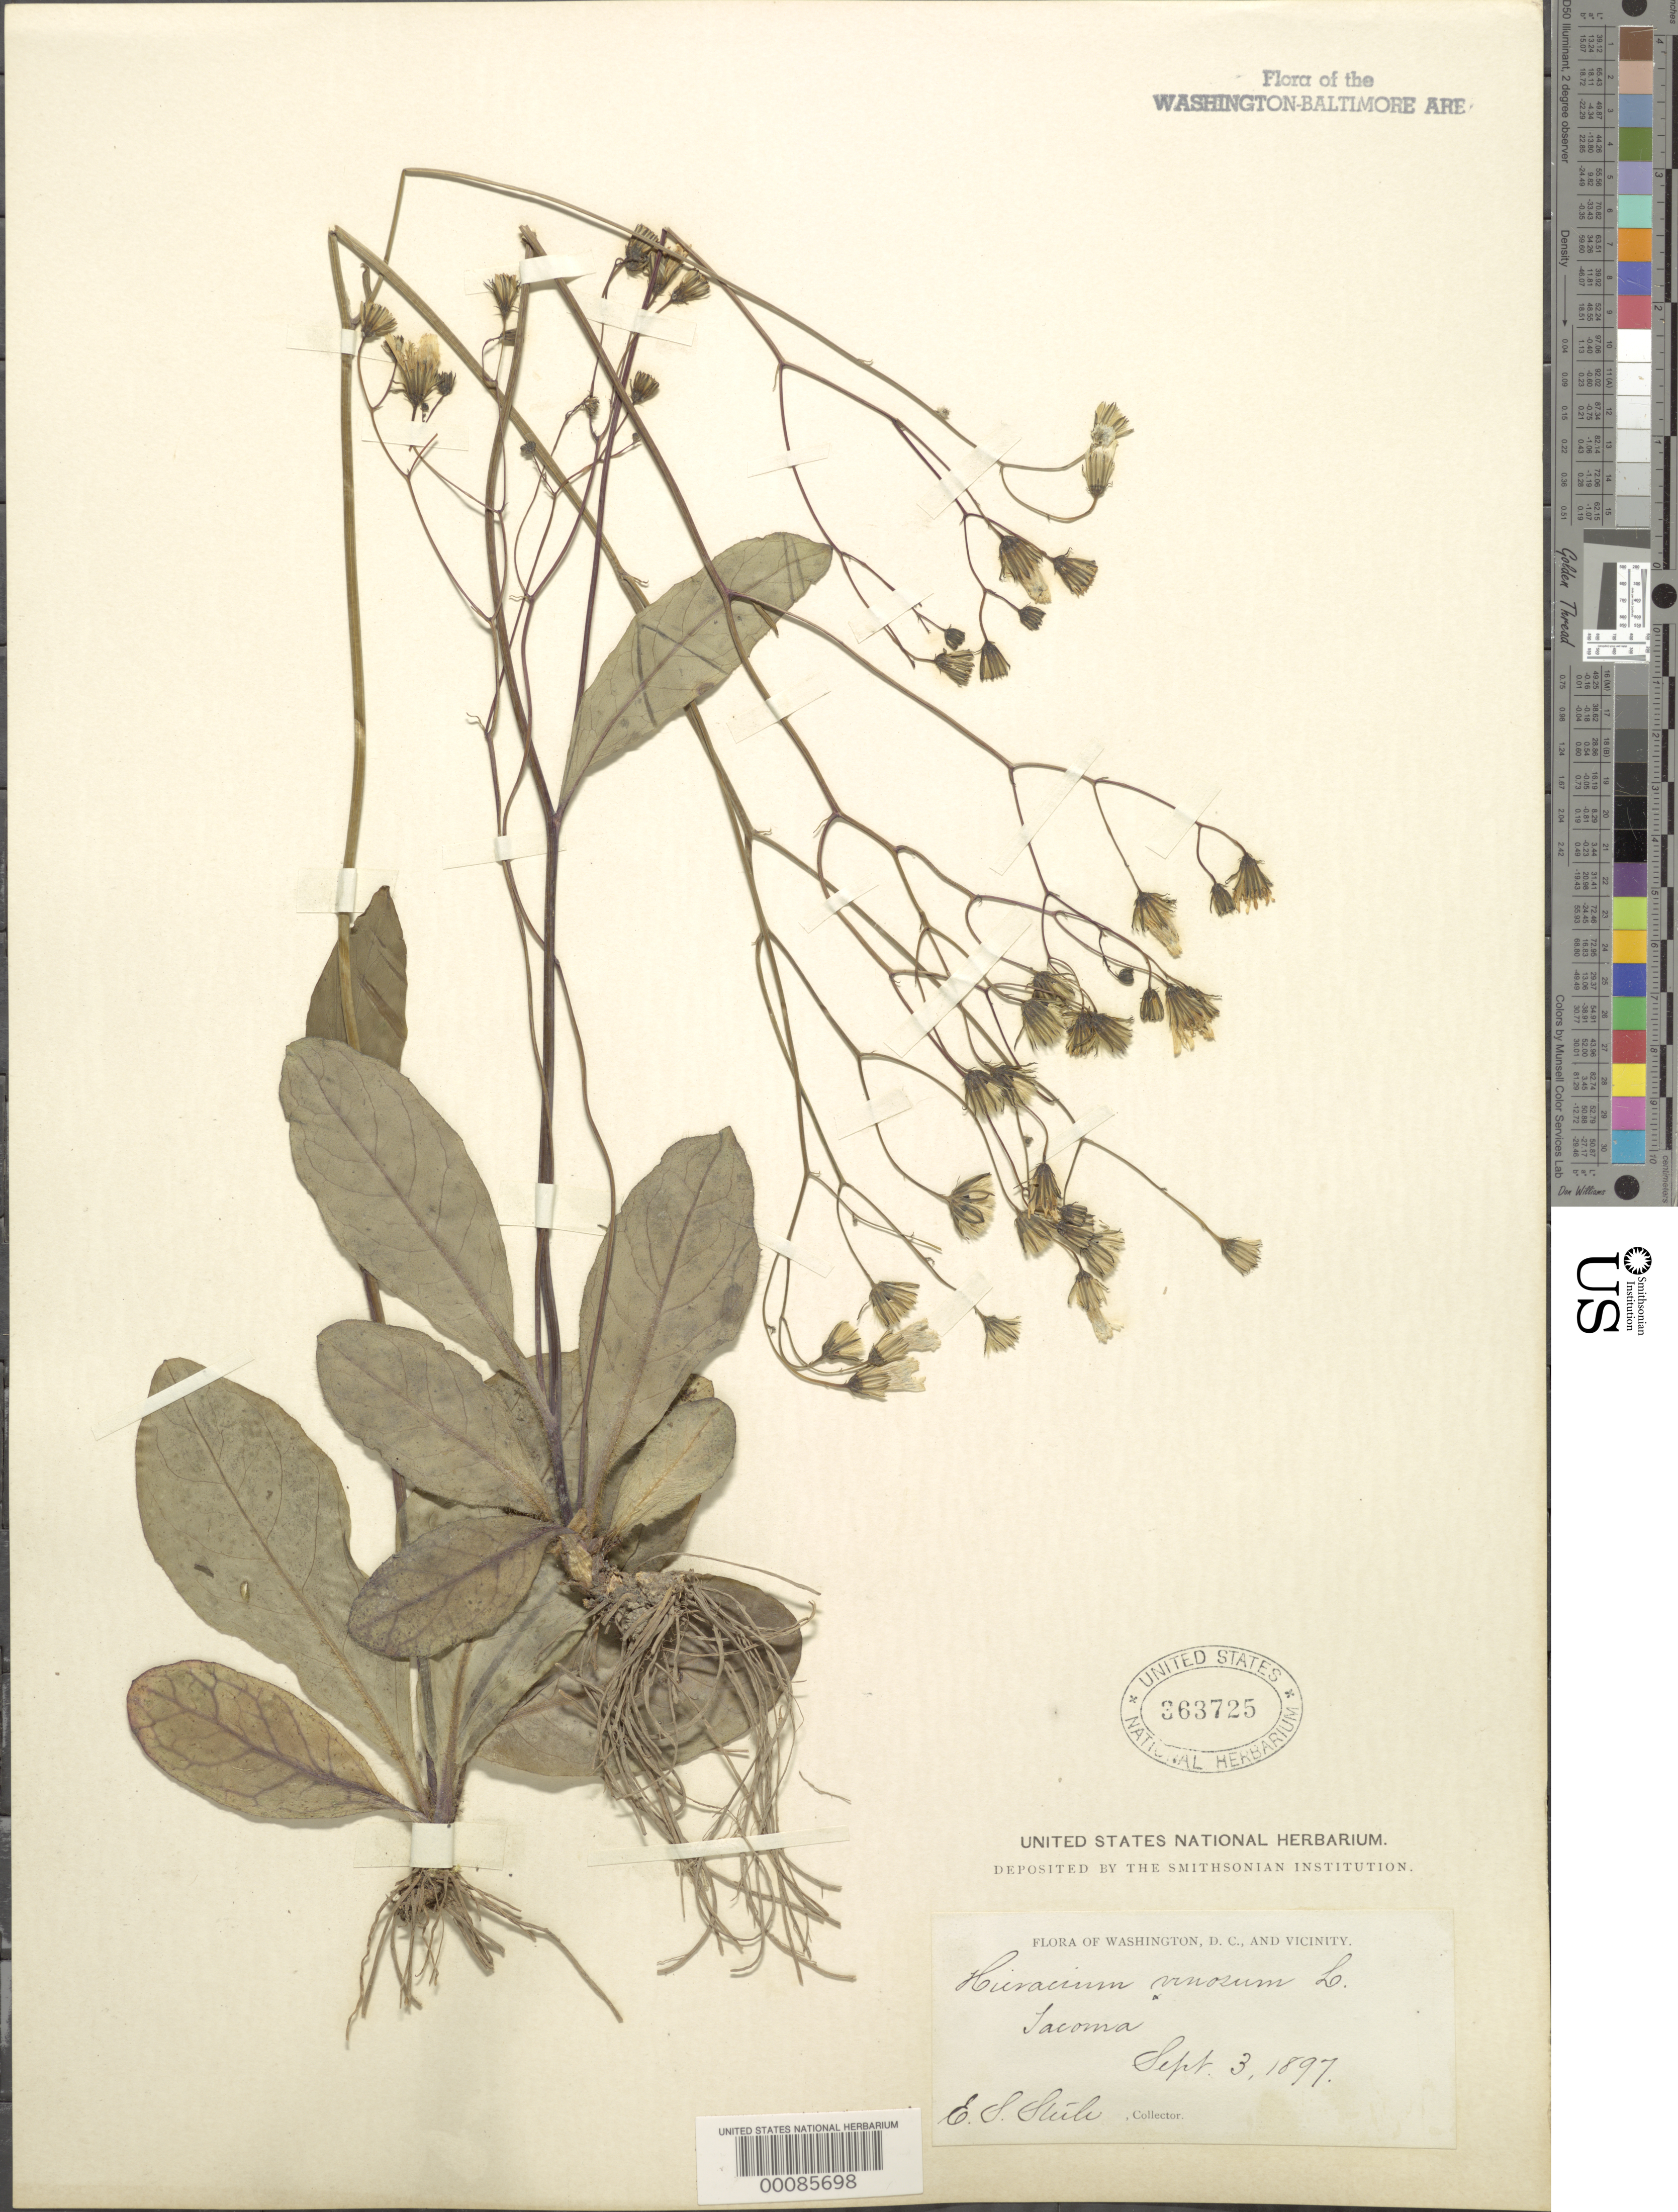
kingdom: Plantae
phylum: Tracheophyta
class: Magnoliopsida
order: Asterales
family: Asteraceae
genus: Hieracium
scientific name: Hieracium venosum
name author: L.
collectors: E. Steele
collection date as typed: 03 Sep 1897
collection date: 1897-09-03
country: United States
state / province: District of Columbia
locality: Takoma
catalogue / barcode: US 363725